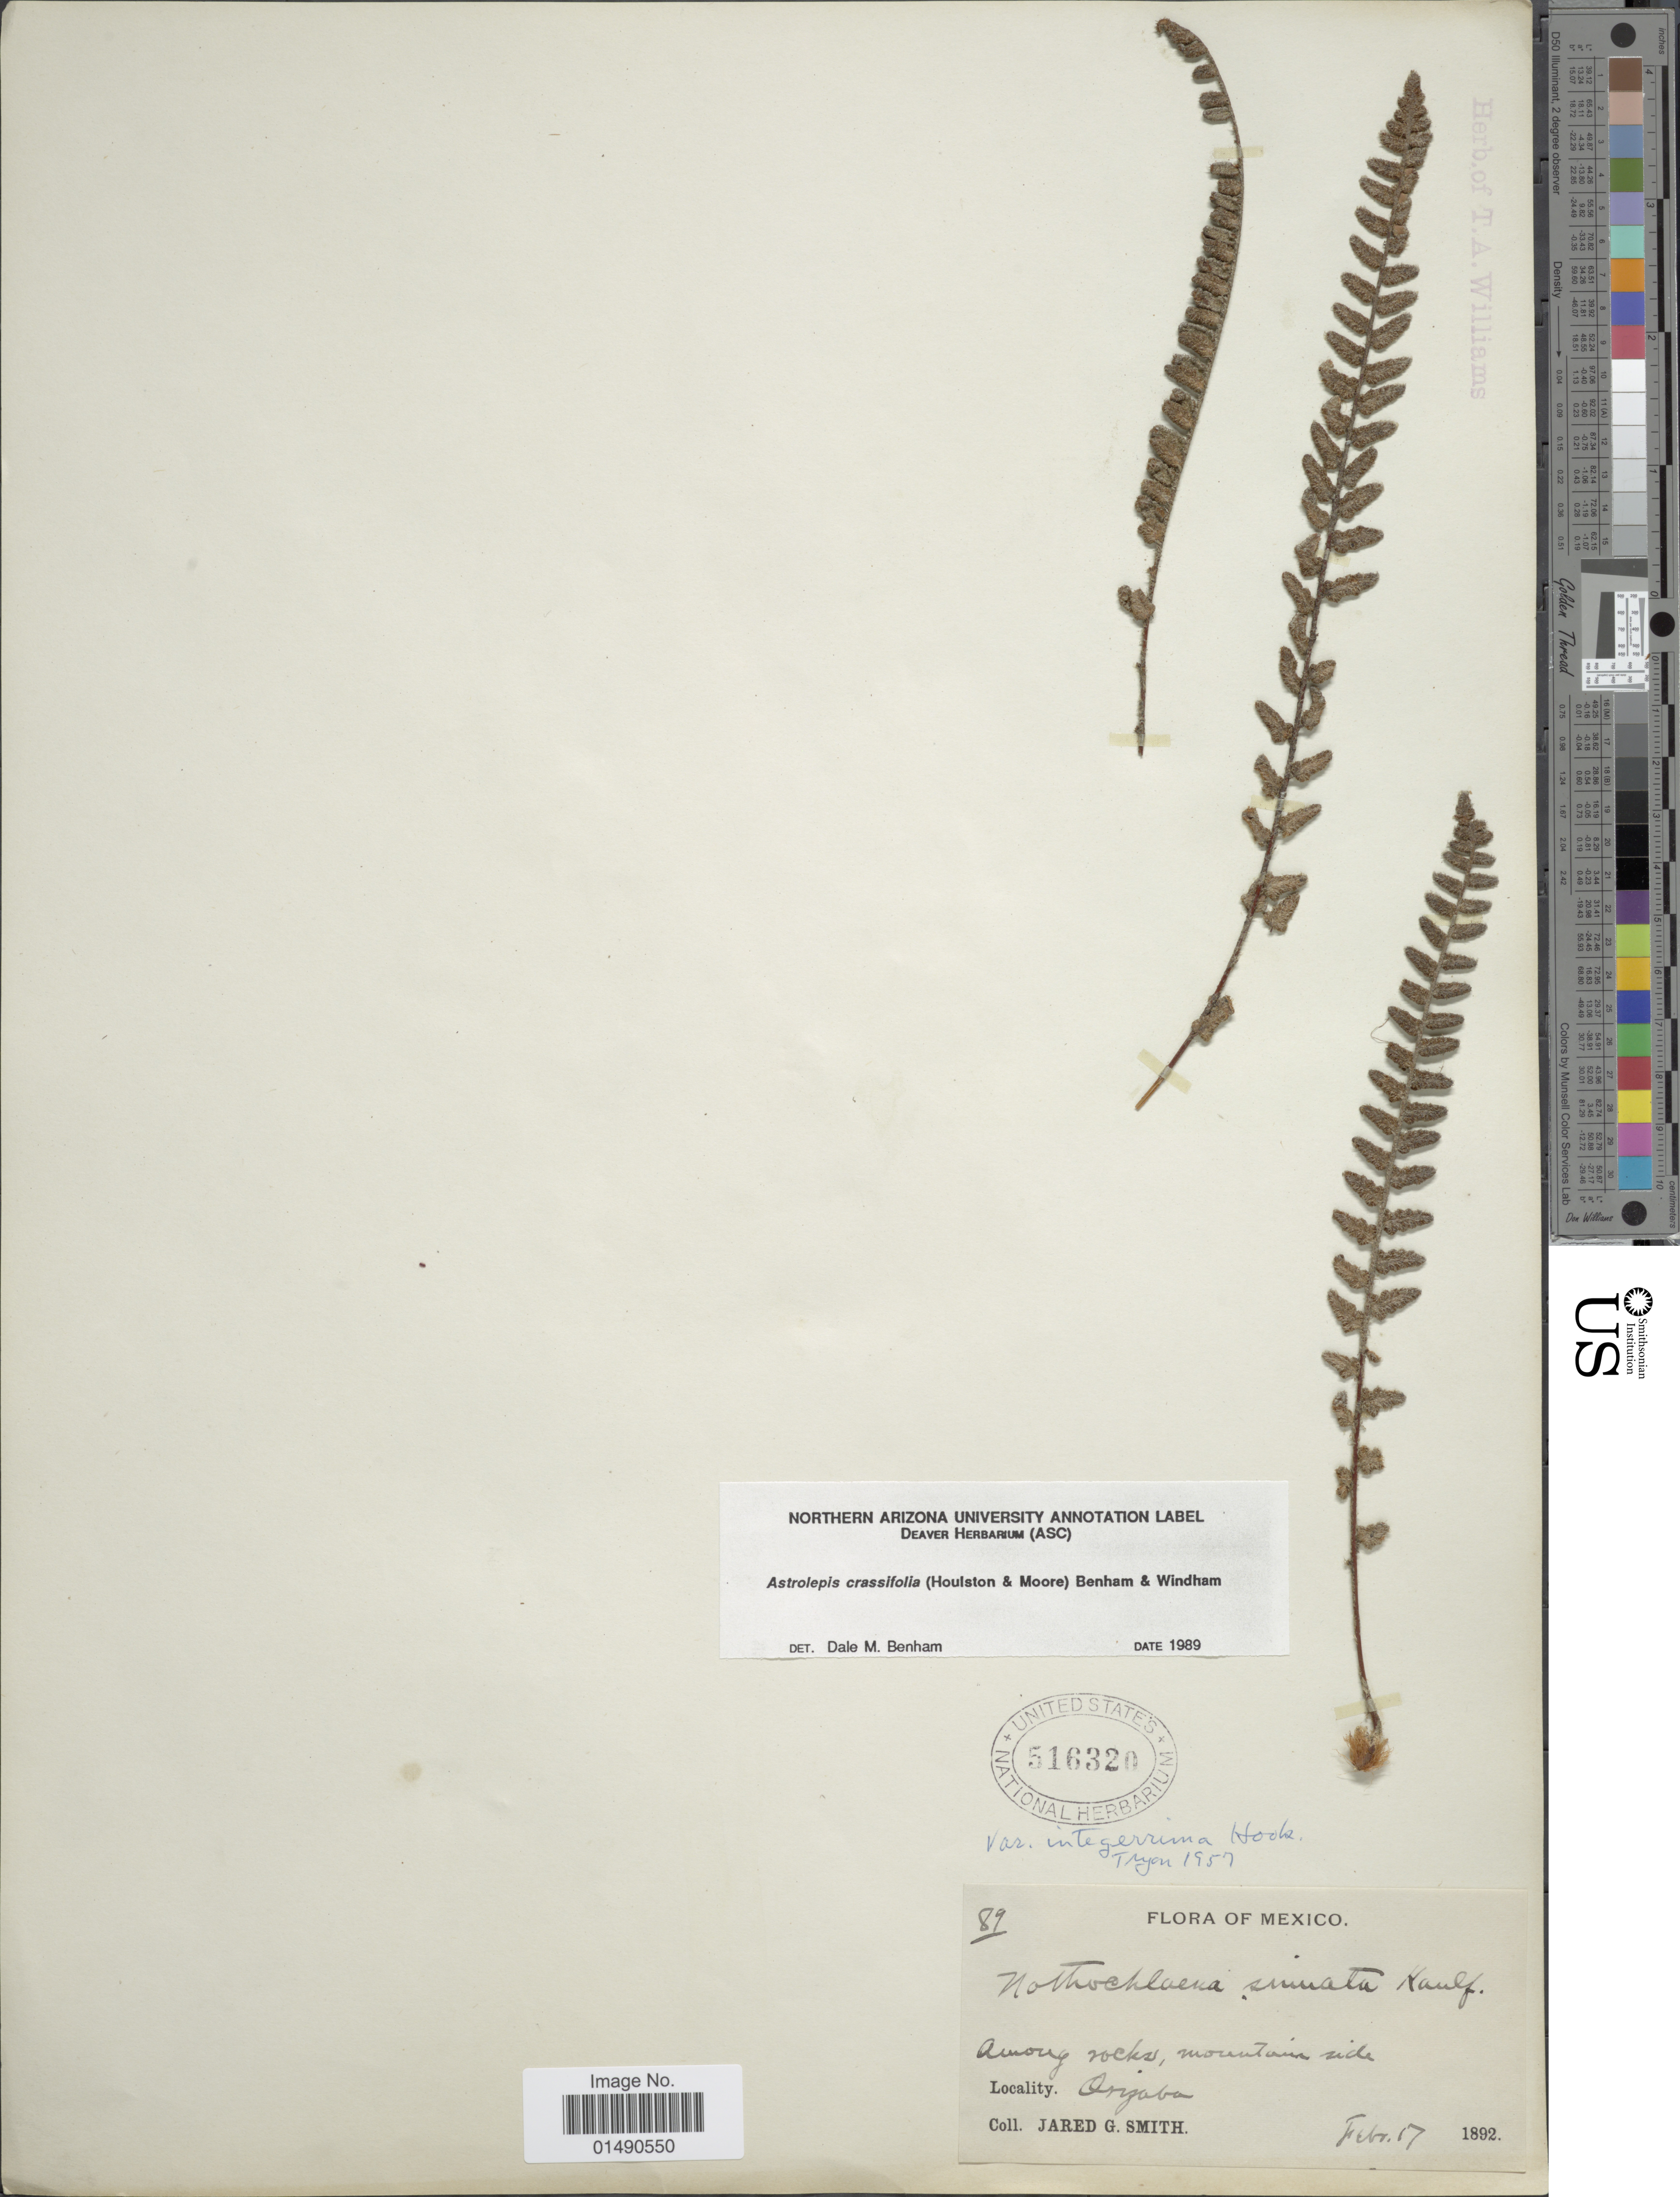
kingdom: Plantae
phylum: Tracheophyta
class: Polypodiopsida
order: Polypodiales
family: Pteridaceae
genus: Astrolepis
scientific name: Astrolepis crassifolia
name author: (Houlston & T. Moore) D.M. Benham & Windham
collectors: J. G. Smith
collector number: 89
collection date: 1892-02-07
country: Mexico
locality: Among rocks, Mountain side, Orizaba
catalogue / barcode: US 516320